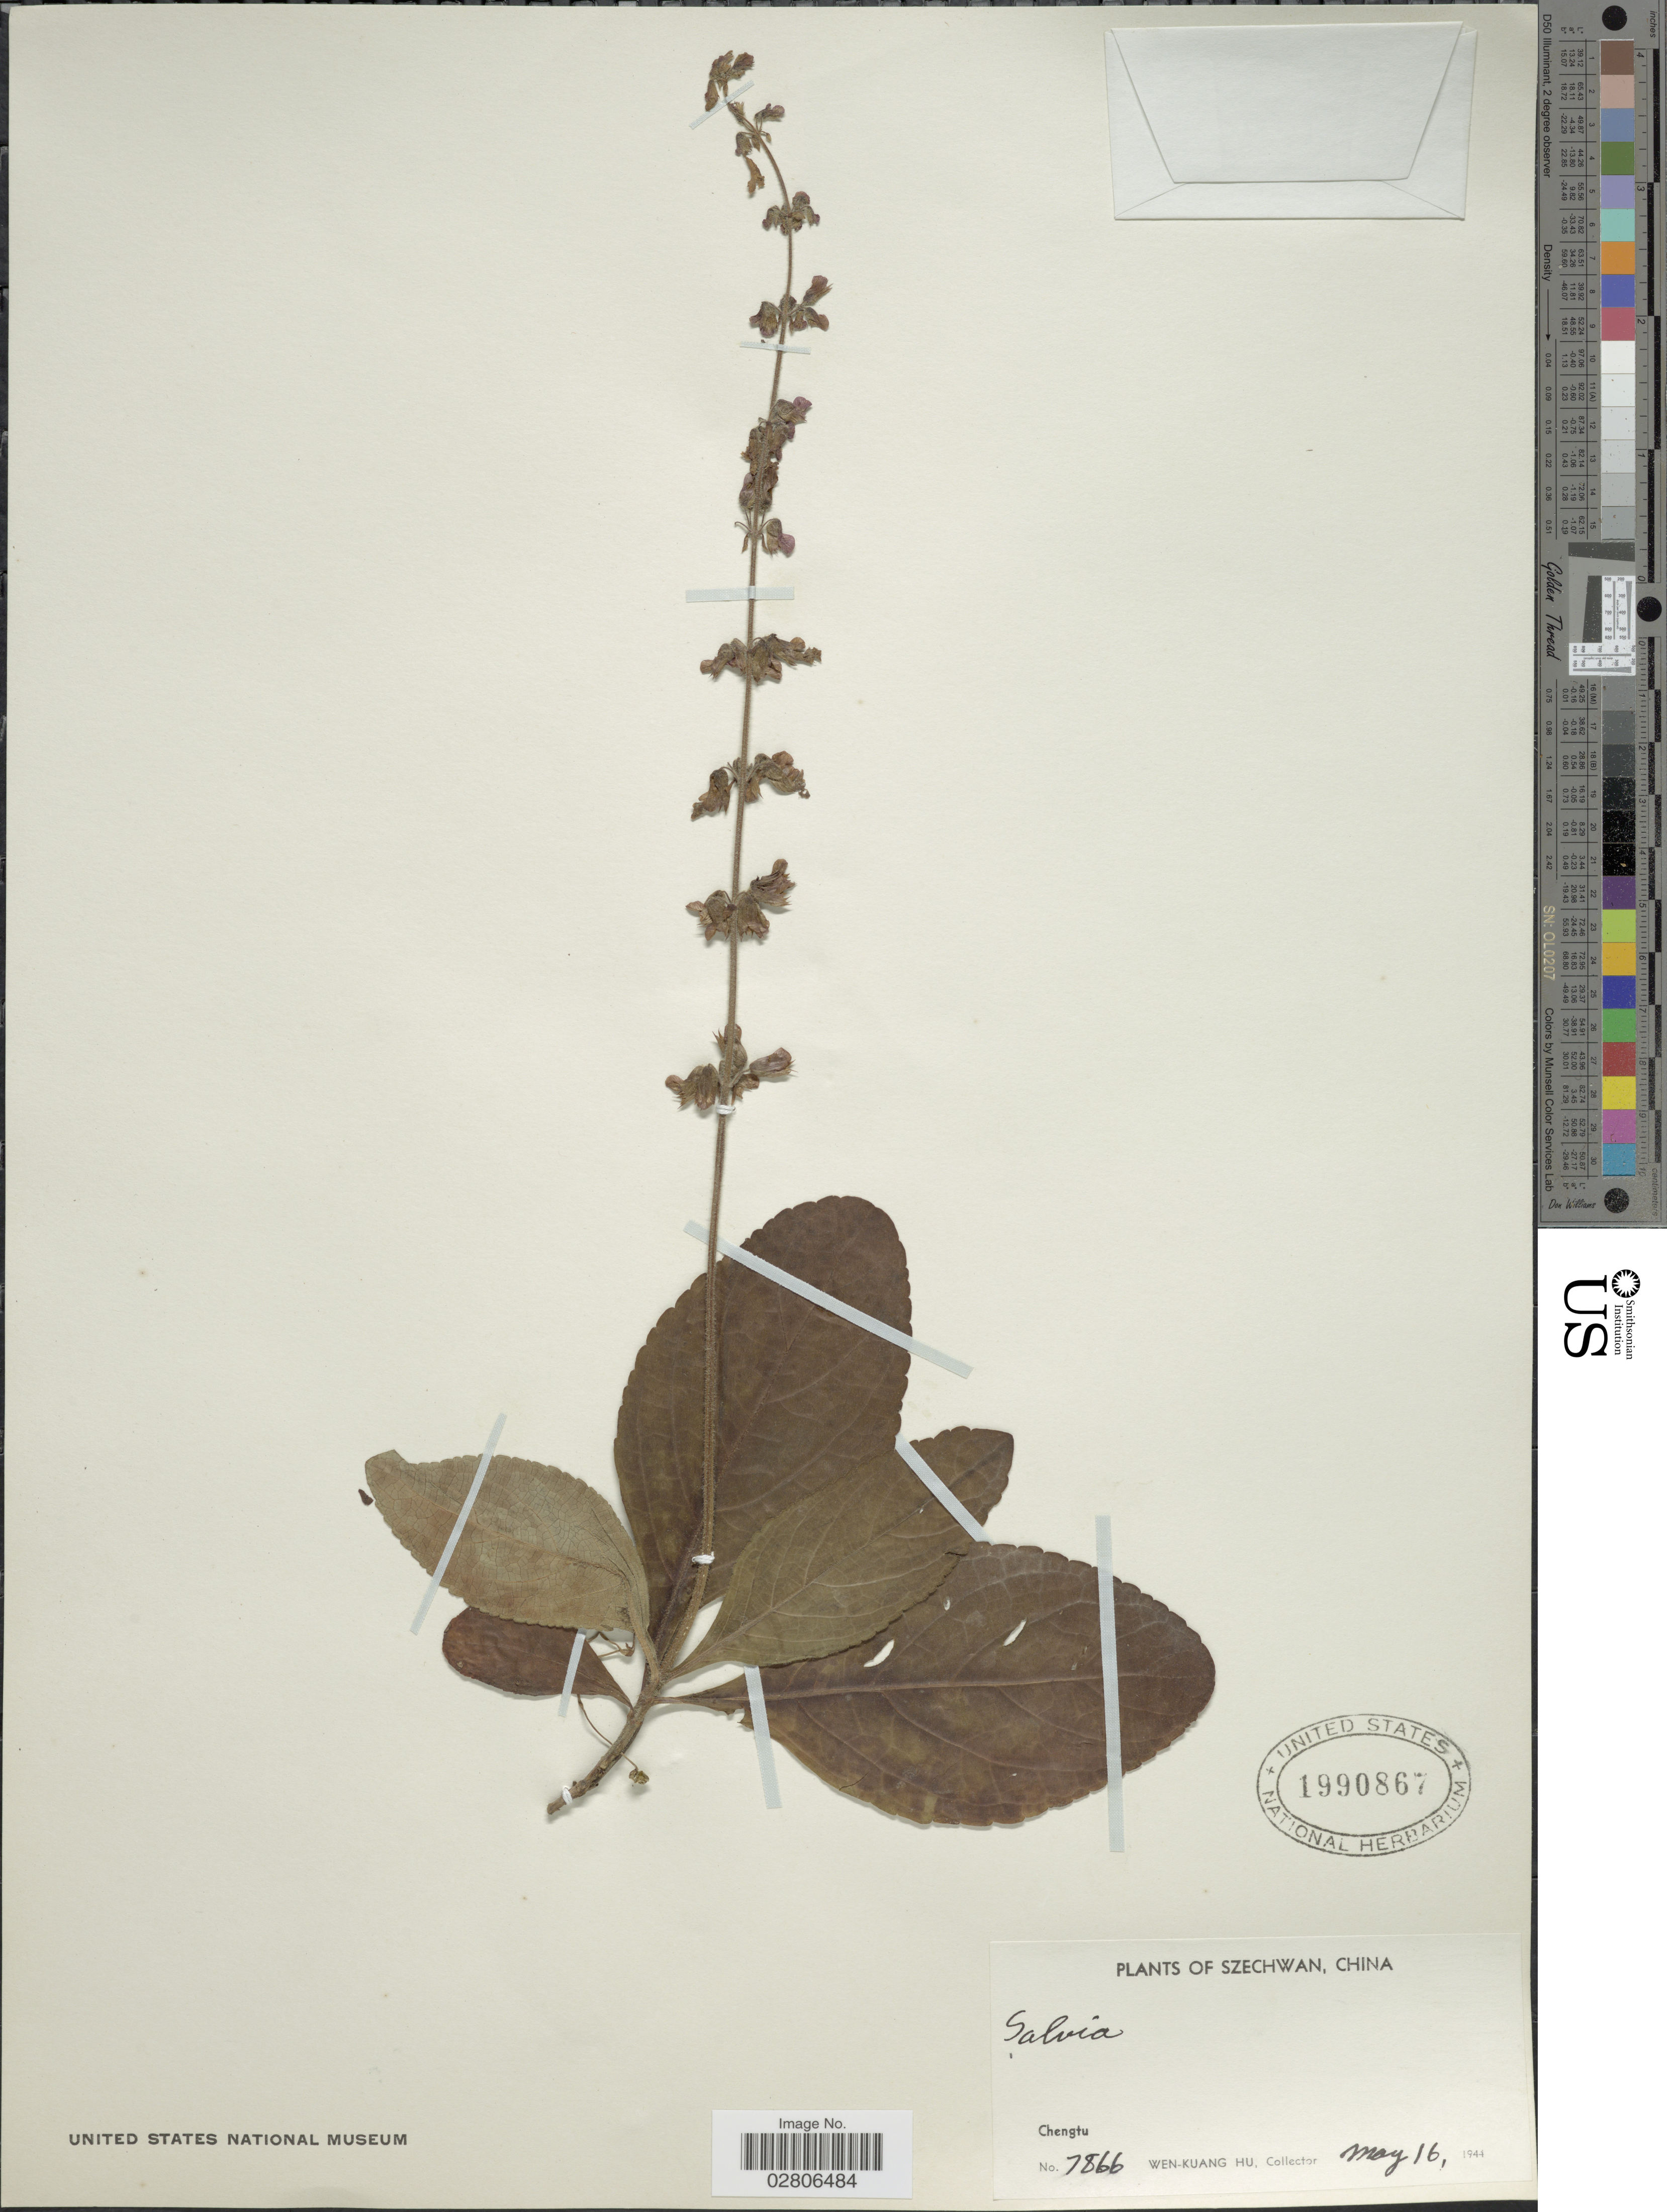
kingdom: Plantae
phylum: Tracheophyta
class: Magnoliopsida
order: Lamiales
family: Lamiaceae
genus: Salvia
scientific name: Salvia sp.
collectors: W. K. Hu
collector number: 7866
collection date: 1941-05-16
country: China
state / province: Sichuan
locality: Szechwan. Chengtu.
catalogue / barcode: US 1990867